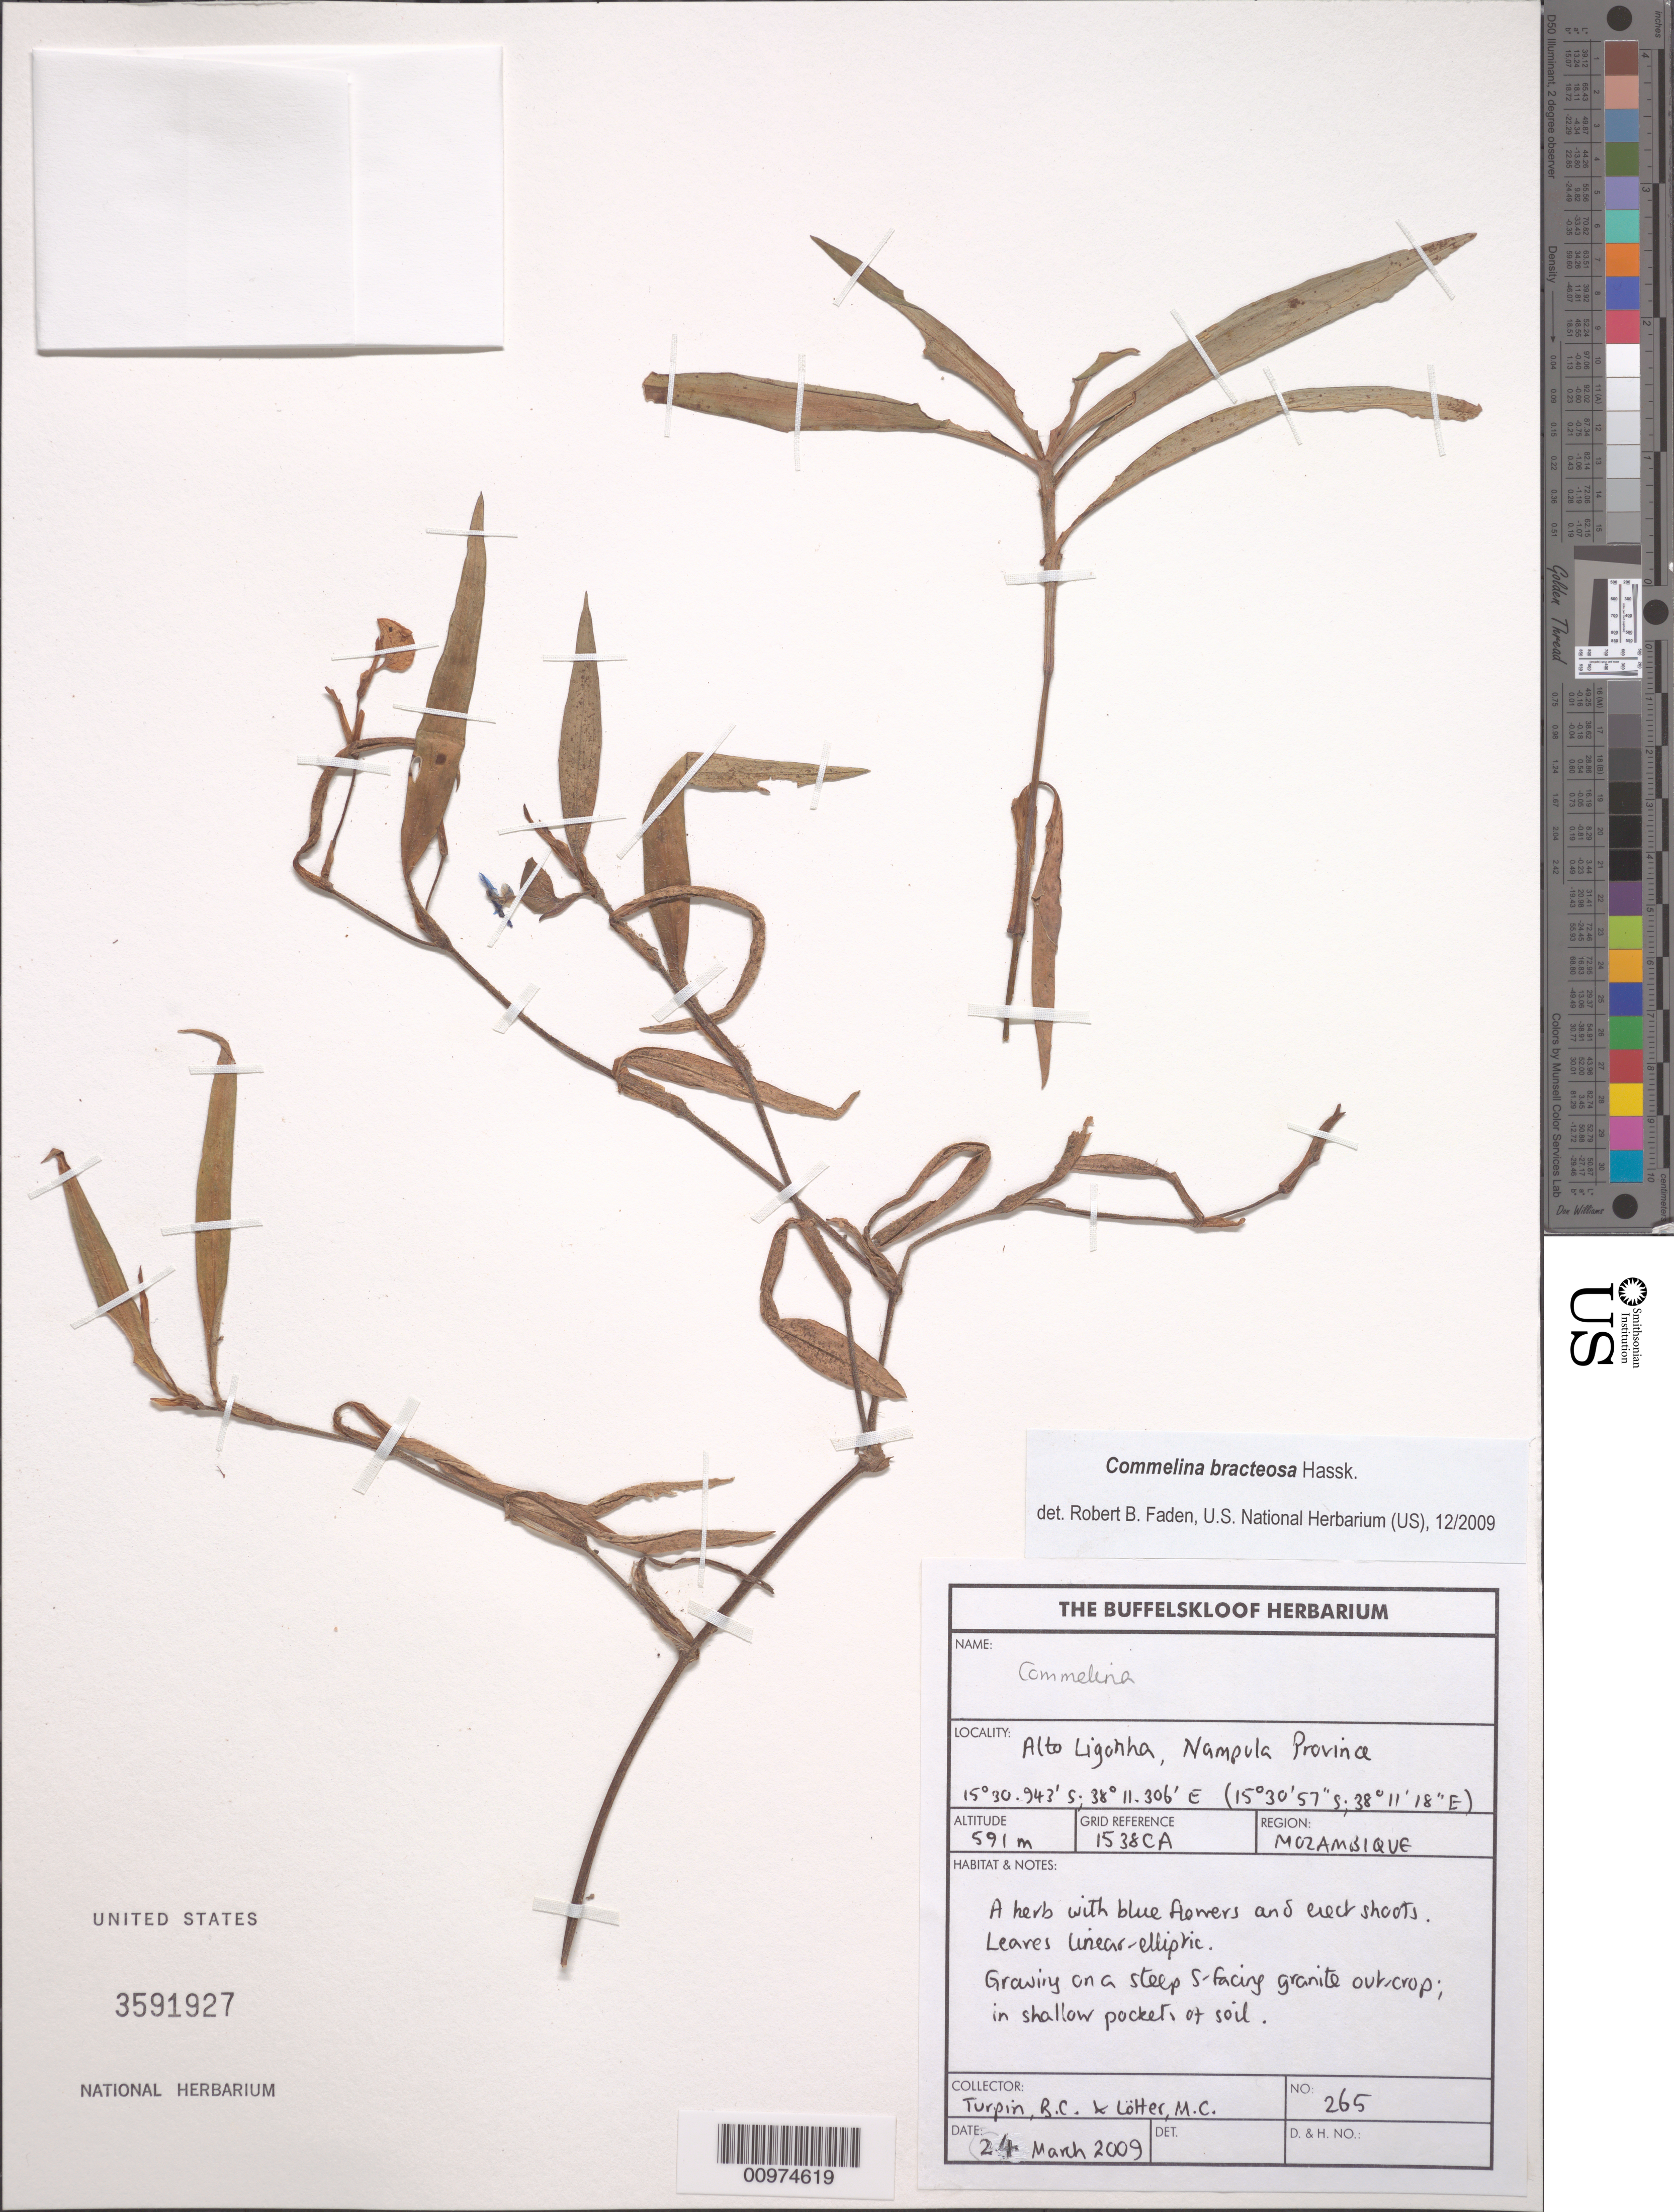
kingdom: Plantae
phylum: Tracheophyta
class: Liliopsida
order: Commelinales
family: Commelinaceae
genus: Commelina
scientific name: Commelina bracteosa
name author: Hassk.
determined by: Faden, Robert B., (US), Smithsonian Institution - National Museum of Natural History (UNITED STATES)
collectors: B. C. Turpin & M. Lötter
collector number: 265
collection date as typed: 24 Mar 2009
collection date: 2009-03-24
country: Mozambique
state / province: Zambézia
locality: Alto Ligohha, Mampula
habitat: Growing on a steep S facing granite outcrop; in shallow pockets of soil.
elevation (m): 591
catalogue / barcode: US 3591927